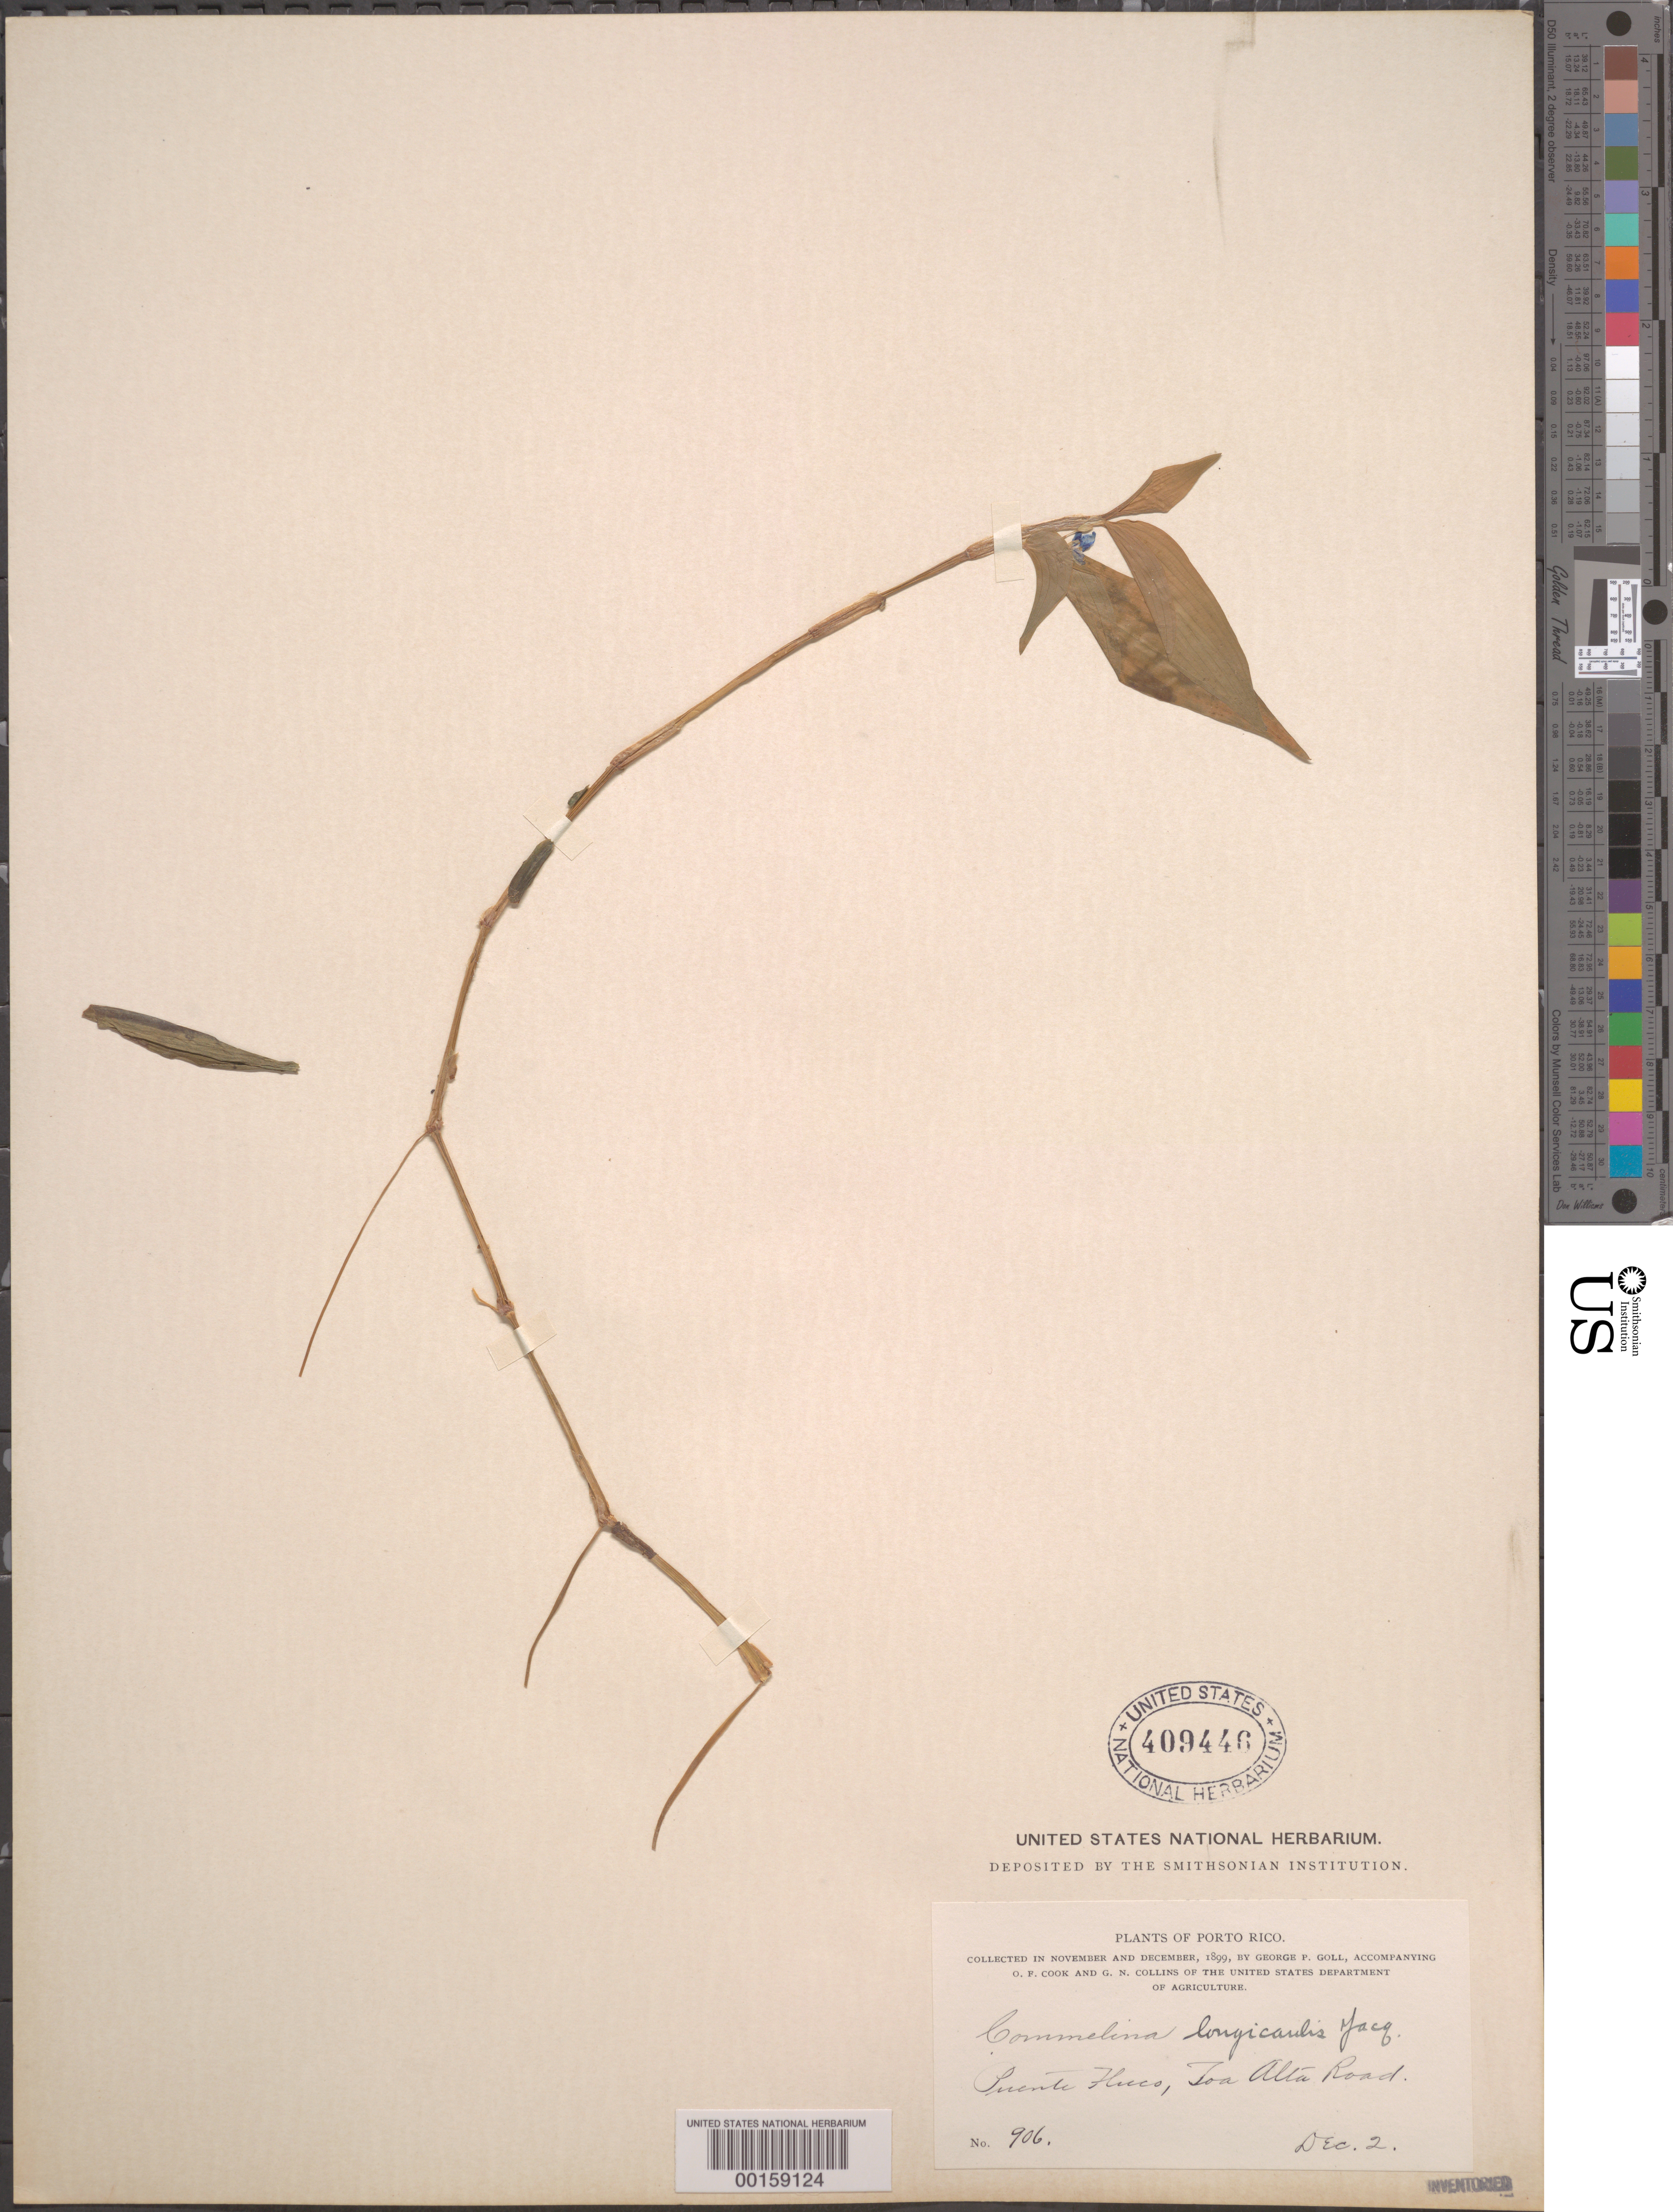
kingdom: Plantae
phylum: Tracheophyta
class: Liliopsida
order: Commelinales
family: Commelinaceae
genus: Commelina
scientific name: Commelina diffusa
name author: Burm. f.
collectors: G. Goll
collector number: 906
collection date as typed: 02 Dec 1899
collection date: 1899-12-02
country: Puerto Rico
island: Greater Antilles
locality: Puente fluco, toa alta road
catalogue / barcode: US 409446